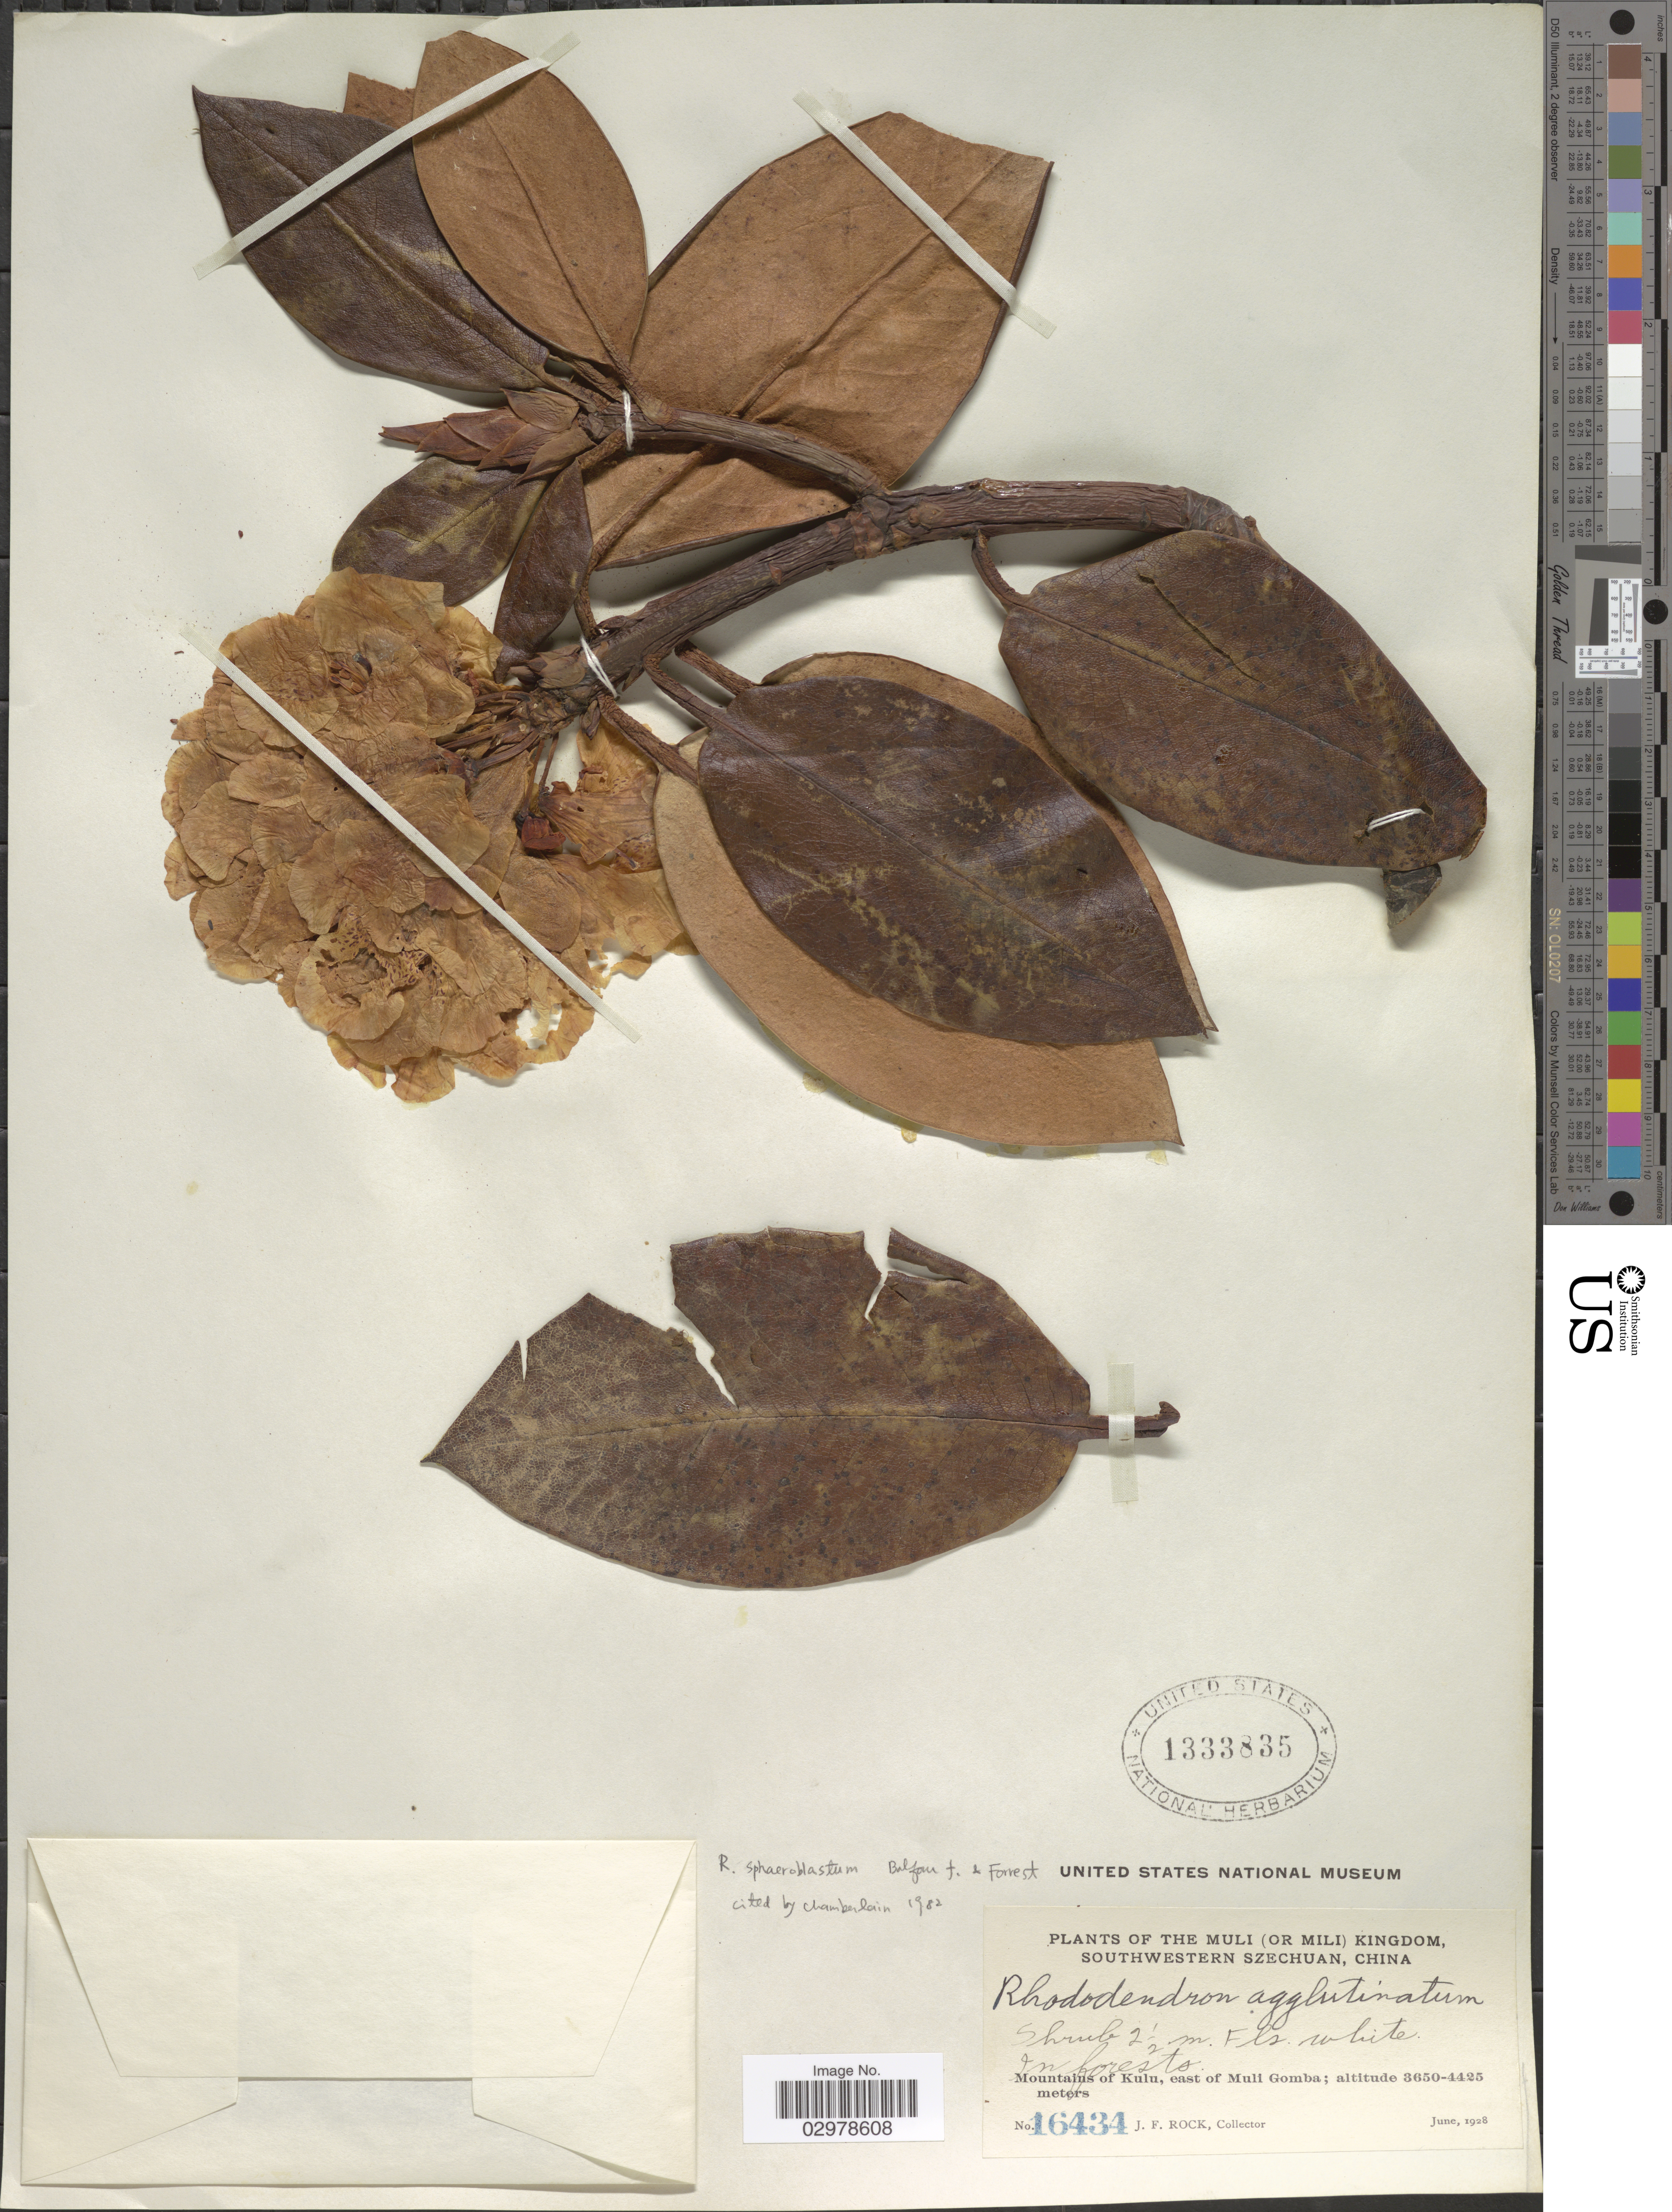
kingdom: Plantae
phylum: Tracheophyta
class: Magnoliopsida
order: Ericales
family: Ericaceae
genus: Rhododendron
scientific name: Rhododendron sphaeroblastum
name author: Balf. f. & Forrest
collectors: J. Rock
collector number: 16434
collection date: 1928-06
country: China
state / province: Sichuan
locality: The Muli (or Mili) Kingdom, southwestern Szechuan. Mountains of Kulu, east of Muli Gomba.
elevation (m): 3650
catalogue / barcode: US 1333835